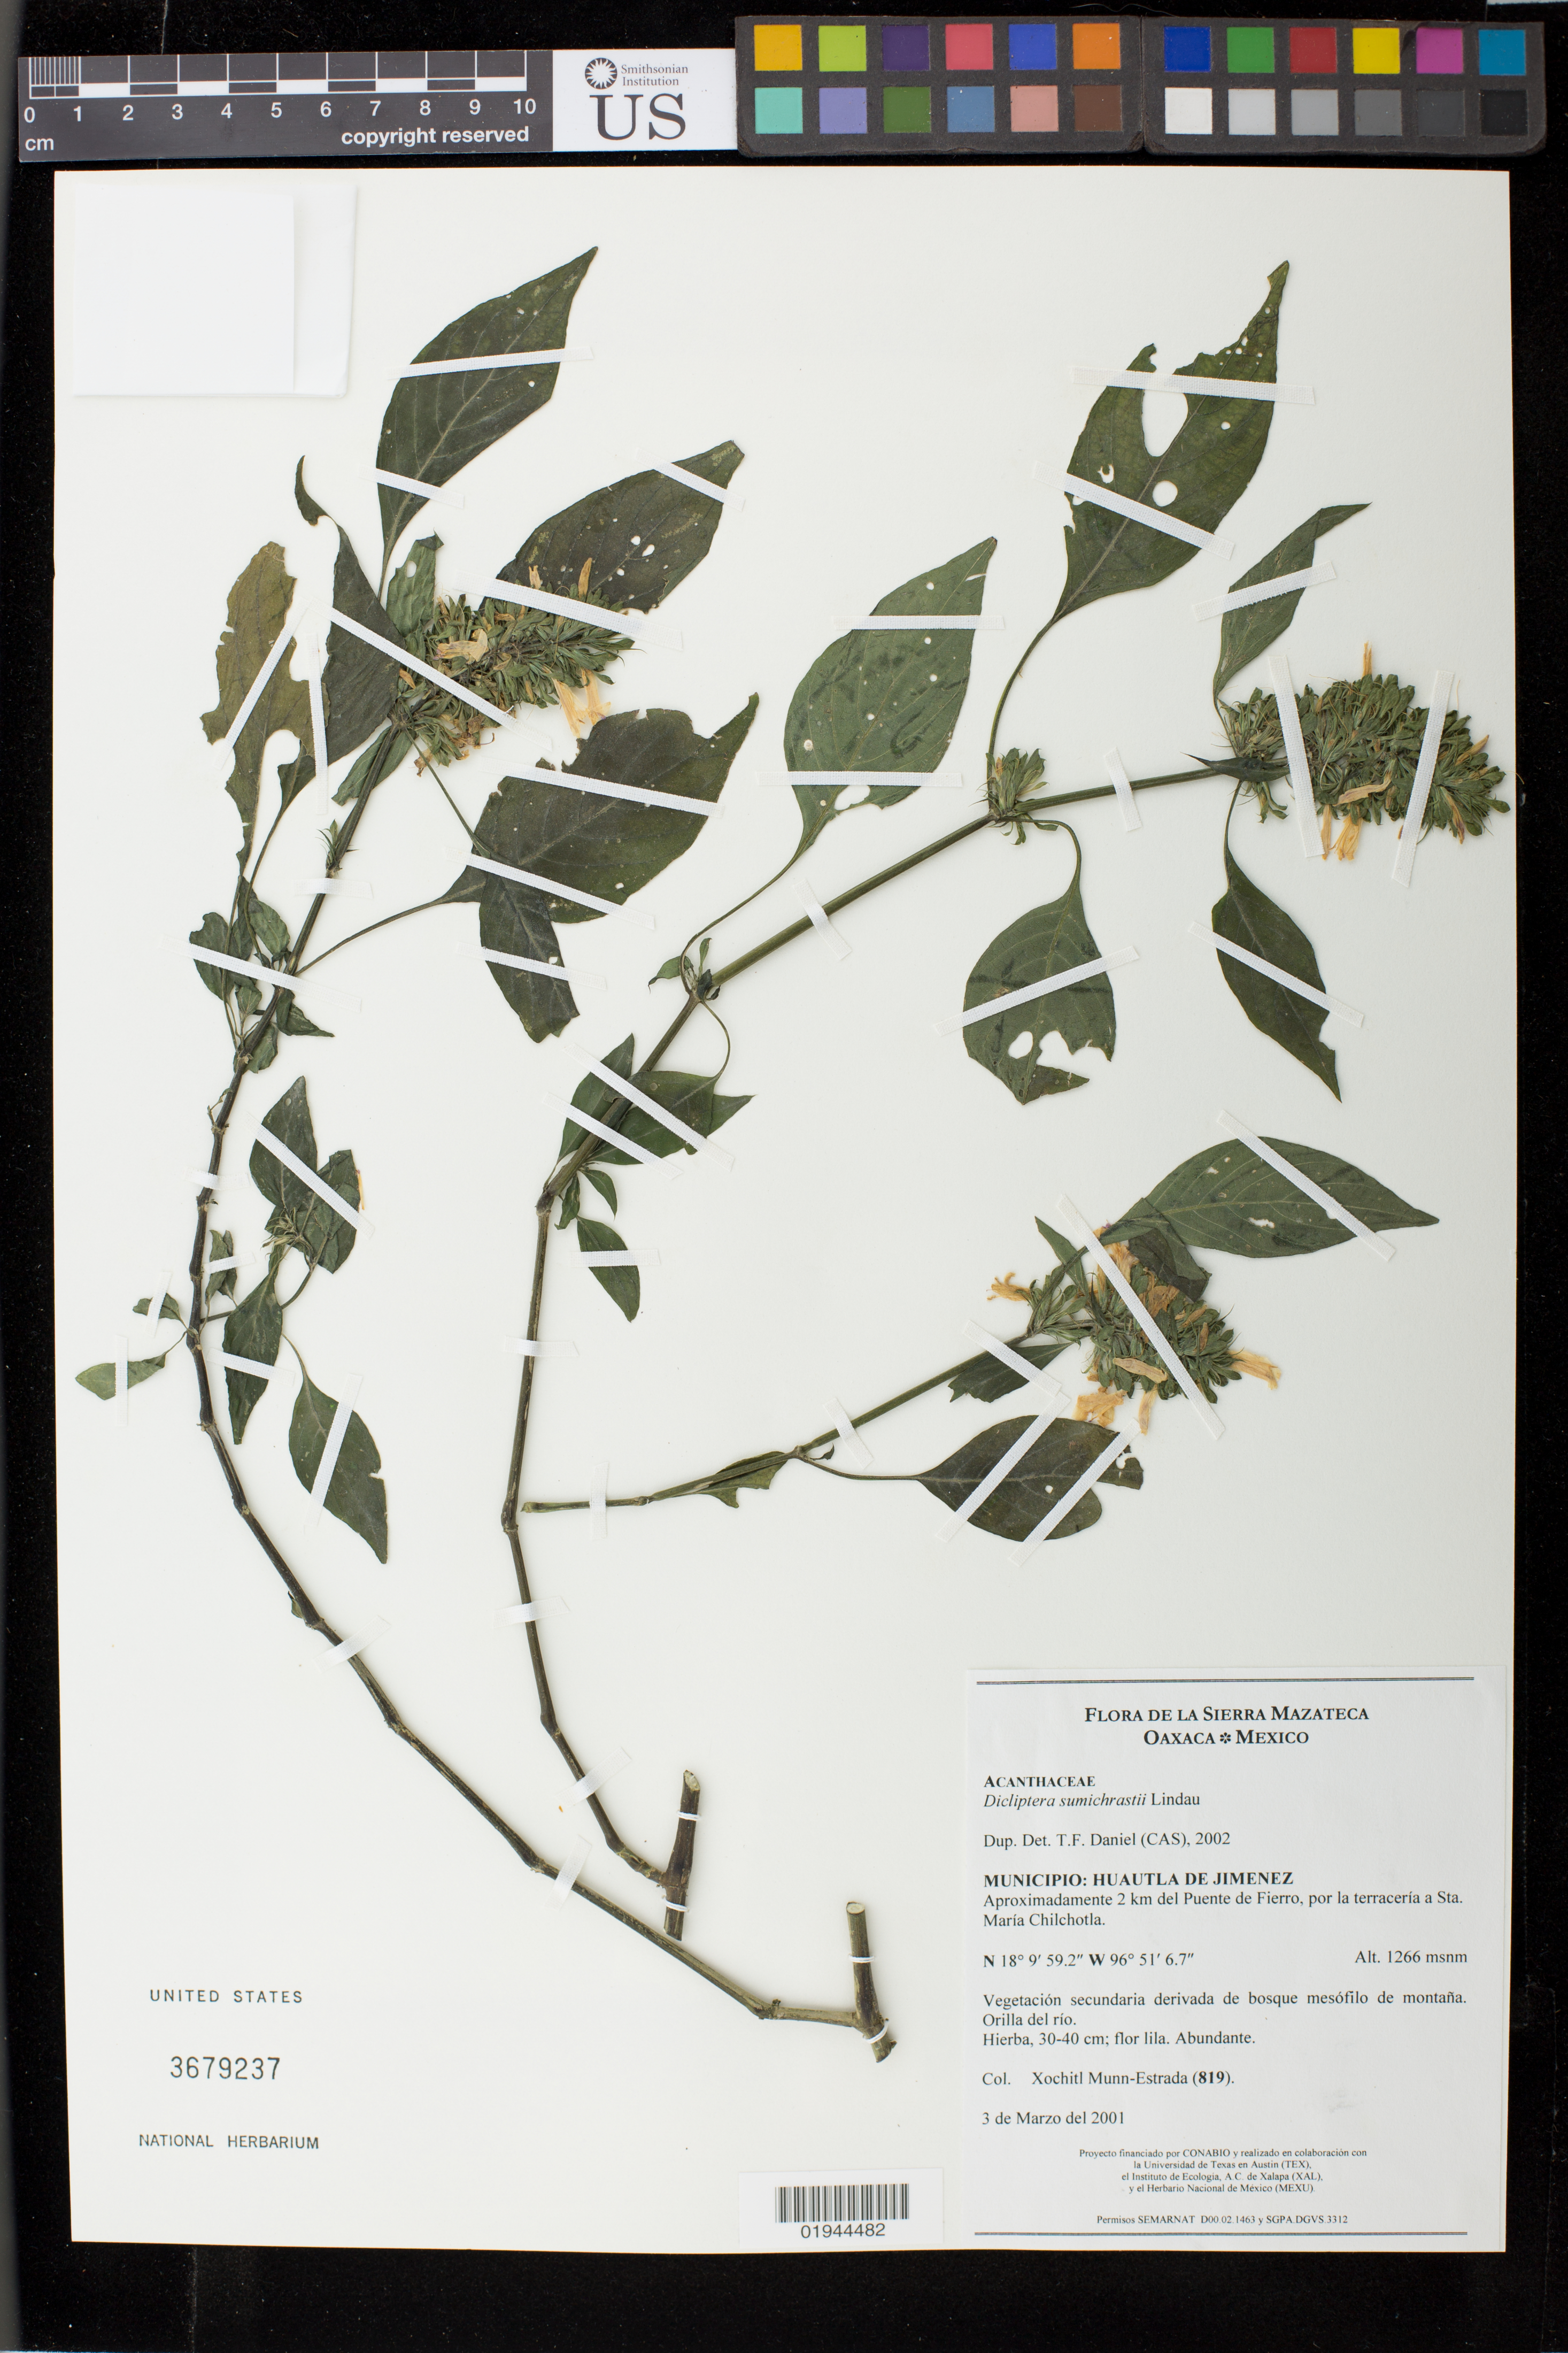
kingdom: Plantae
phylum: Tracheophyta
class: Magnoliopsida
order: Lamiales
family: Acanthaceae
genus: Dicliptera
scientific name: Dicliptera sumichrastii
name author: Lindau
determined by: Daniel, Thomas F.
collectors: X. Munn-Estrada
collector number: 819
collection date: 2001-03-03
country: Mexico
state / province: Oaxaca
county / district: Huautla de Jimenez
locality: Aproximadamente 2 km del Puente de Fierro, por la terraceria a Sta. Maria Chilchotla.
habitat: Vegetacion secundaria derivada de bosque mesofilo de montana. Orilla del rio.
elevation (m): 1266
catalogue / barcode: US 3679237